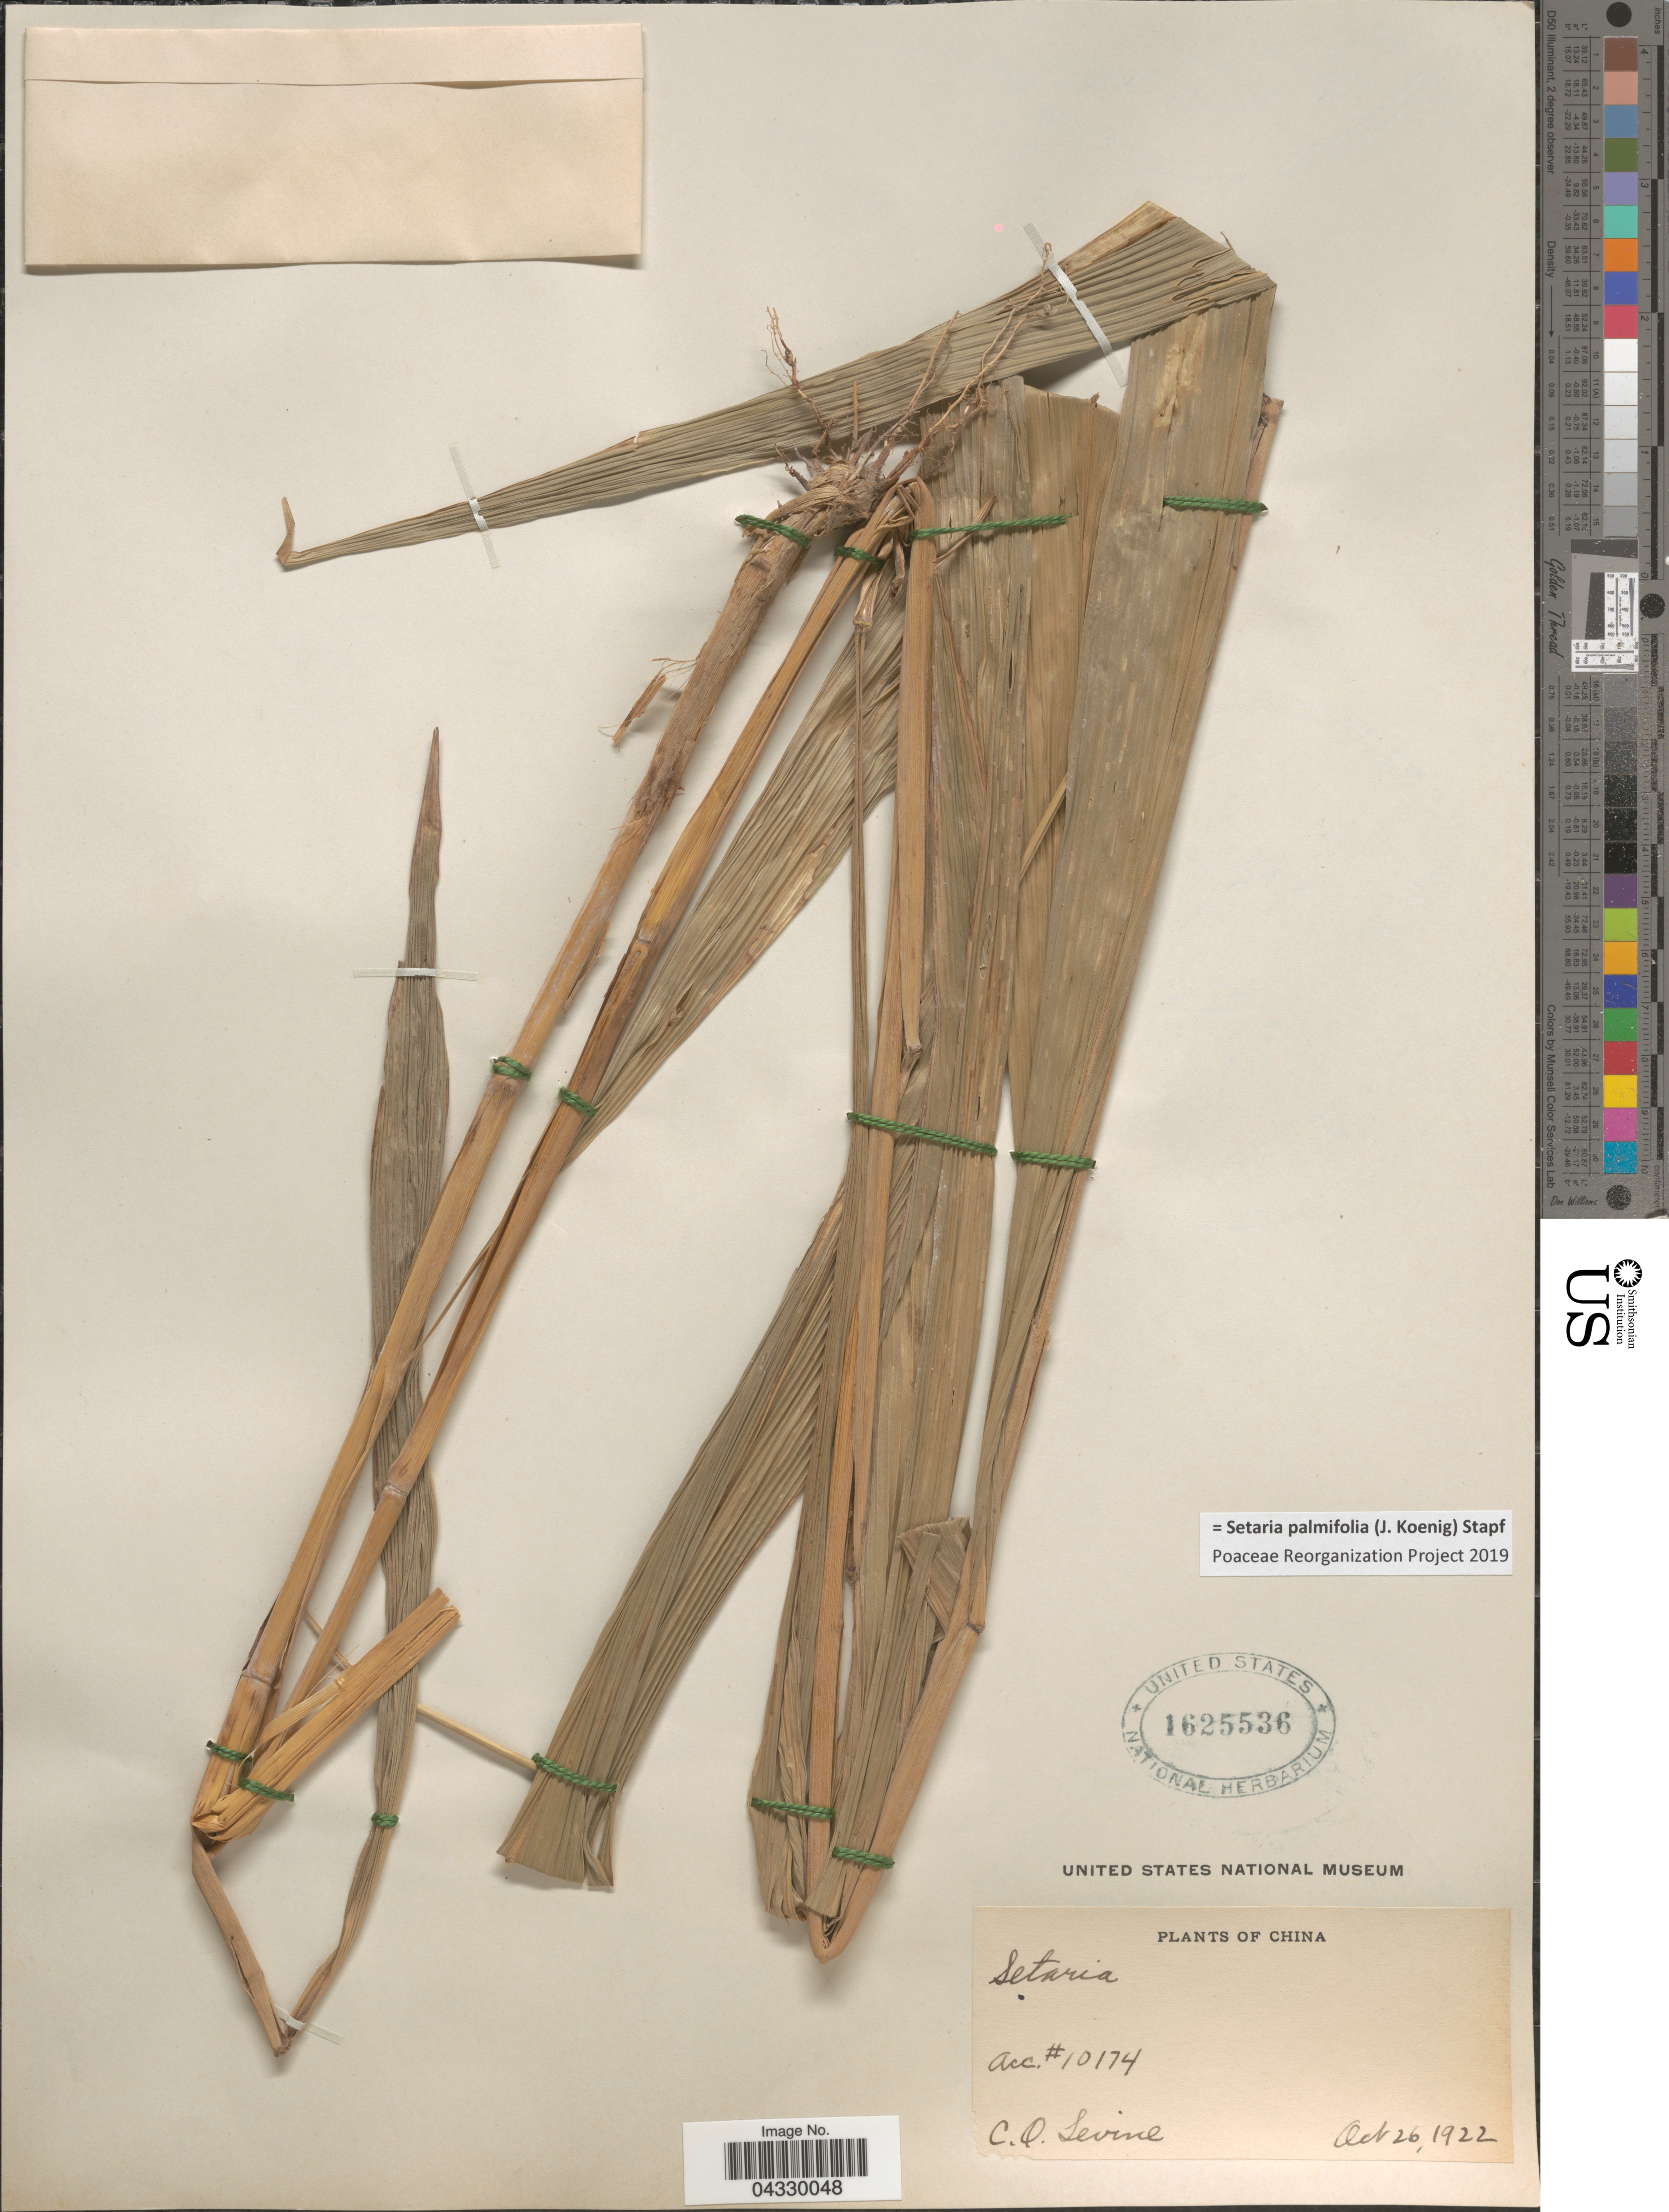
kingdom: Plantae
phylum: Tracheophyta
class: Liliopsida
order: Poales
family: Poaceae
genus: Setaria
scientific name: Setaria palmifolia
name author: (J. Koenig) Stapf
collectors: C. O. Levine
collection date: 1922-10-26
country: China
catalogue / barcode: US 1625536